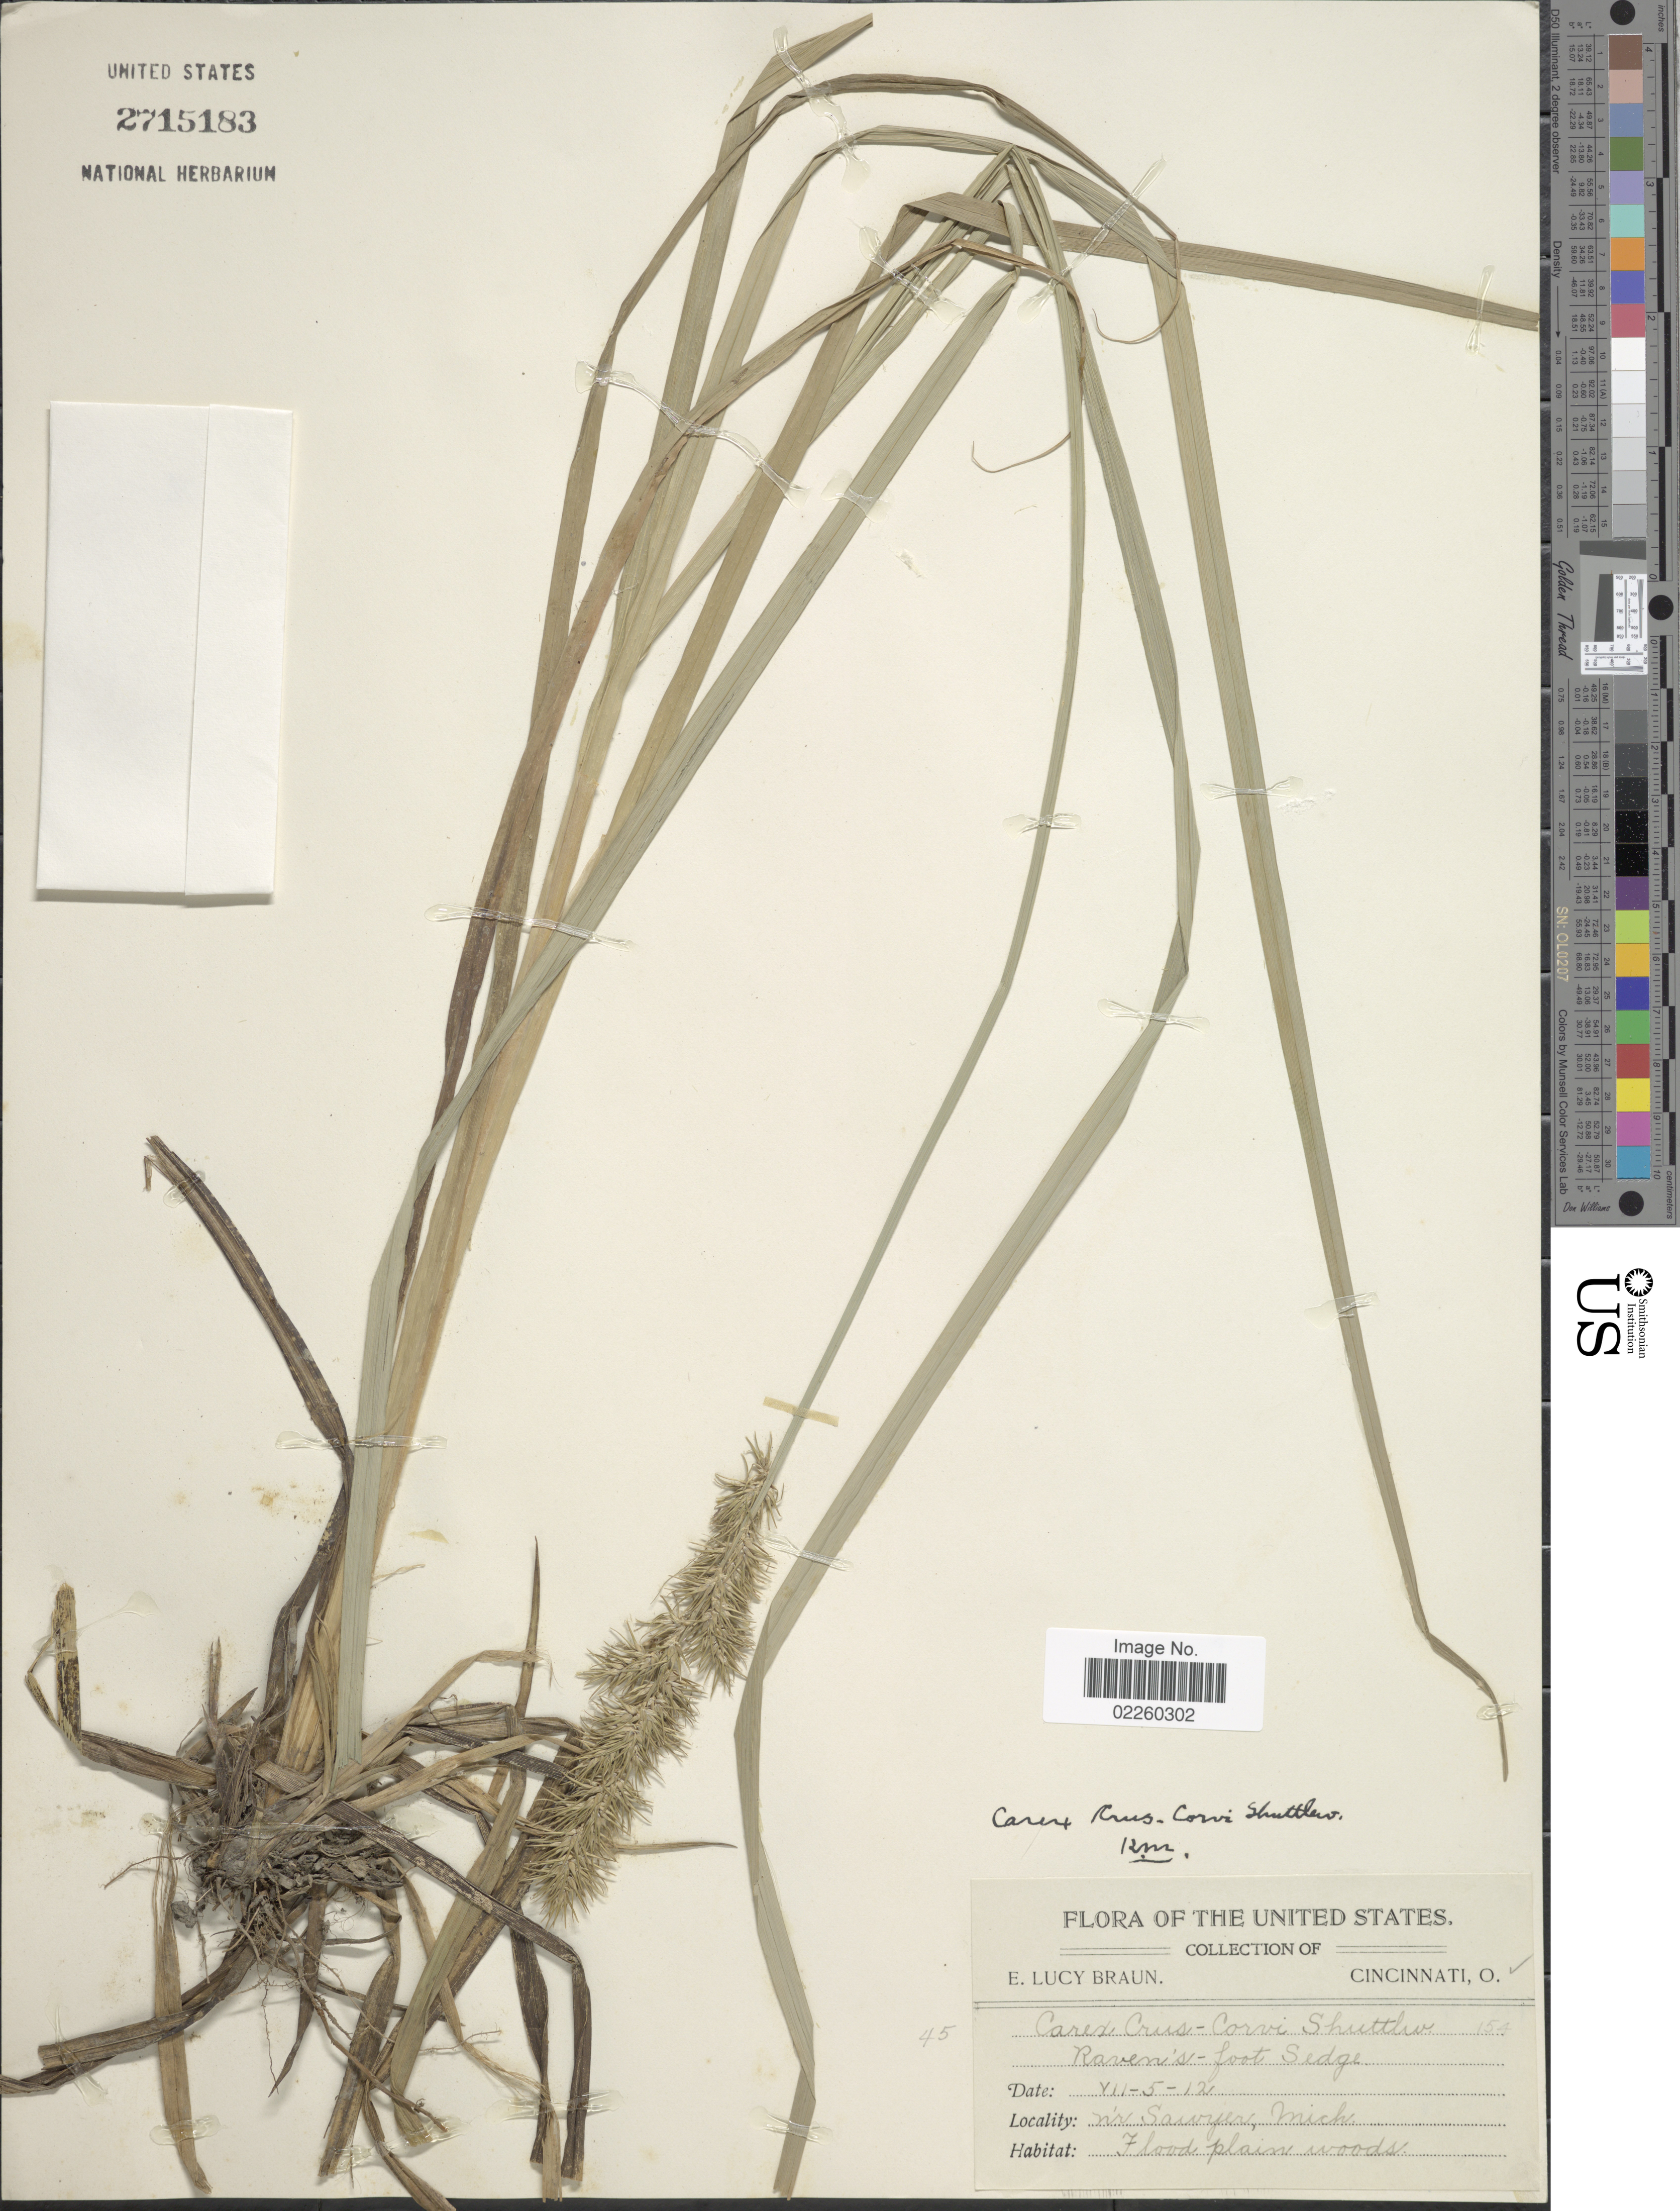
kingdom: Plantae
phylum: Tracheophyta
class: Liliopsida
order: Poales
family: Cyperaceae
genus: Carex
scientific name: Carex crus-corvi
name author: Shuttlew. ex Kunze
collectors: E. L. Braun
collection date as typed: Transcribed d/m/y: 5/7/12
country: United States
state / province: Michigan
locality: Nr. Swayer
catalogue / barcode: US 2715183